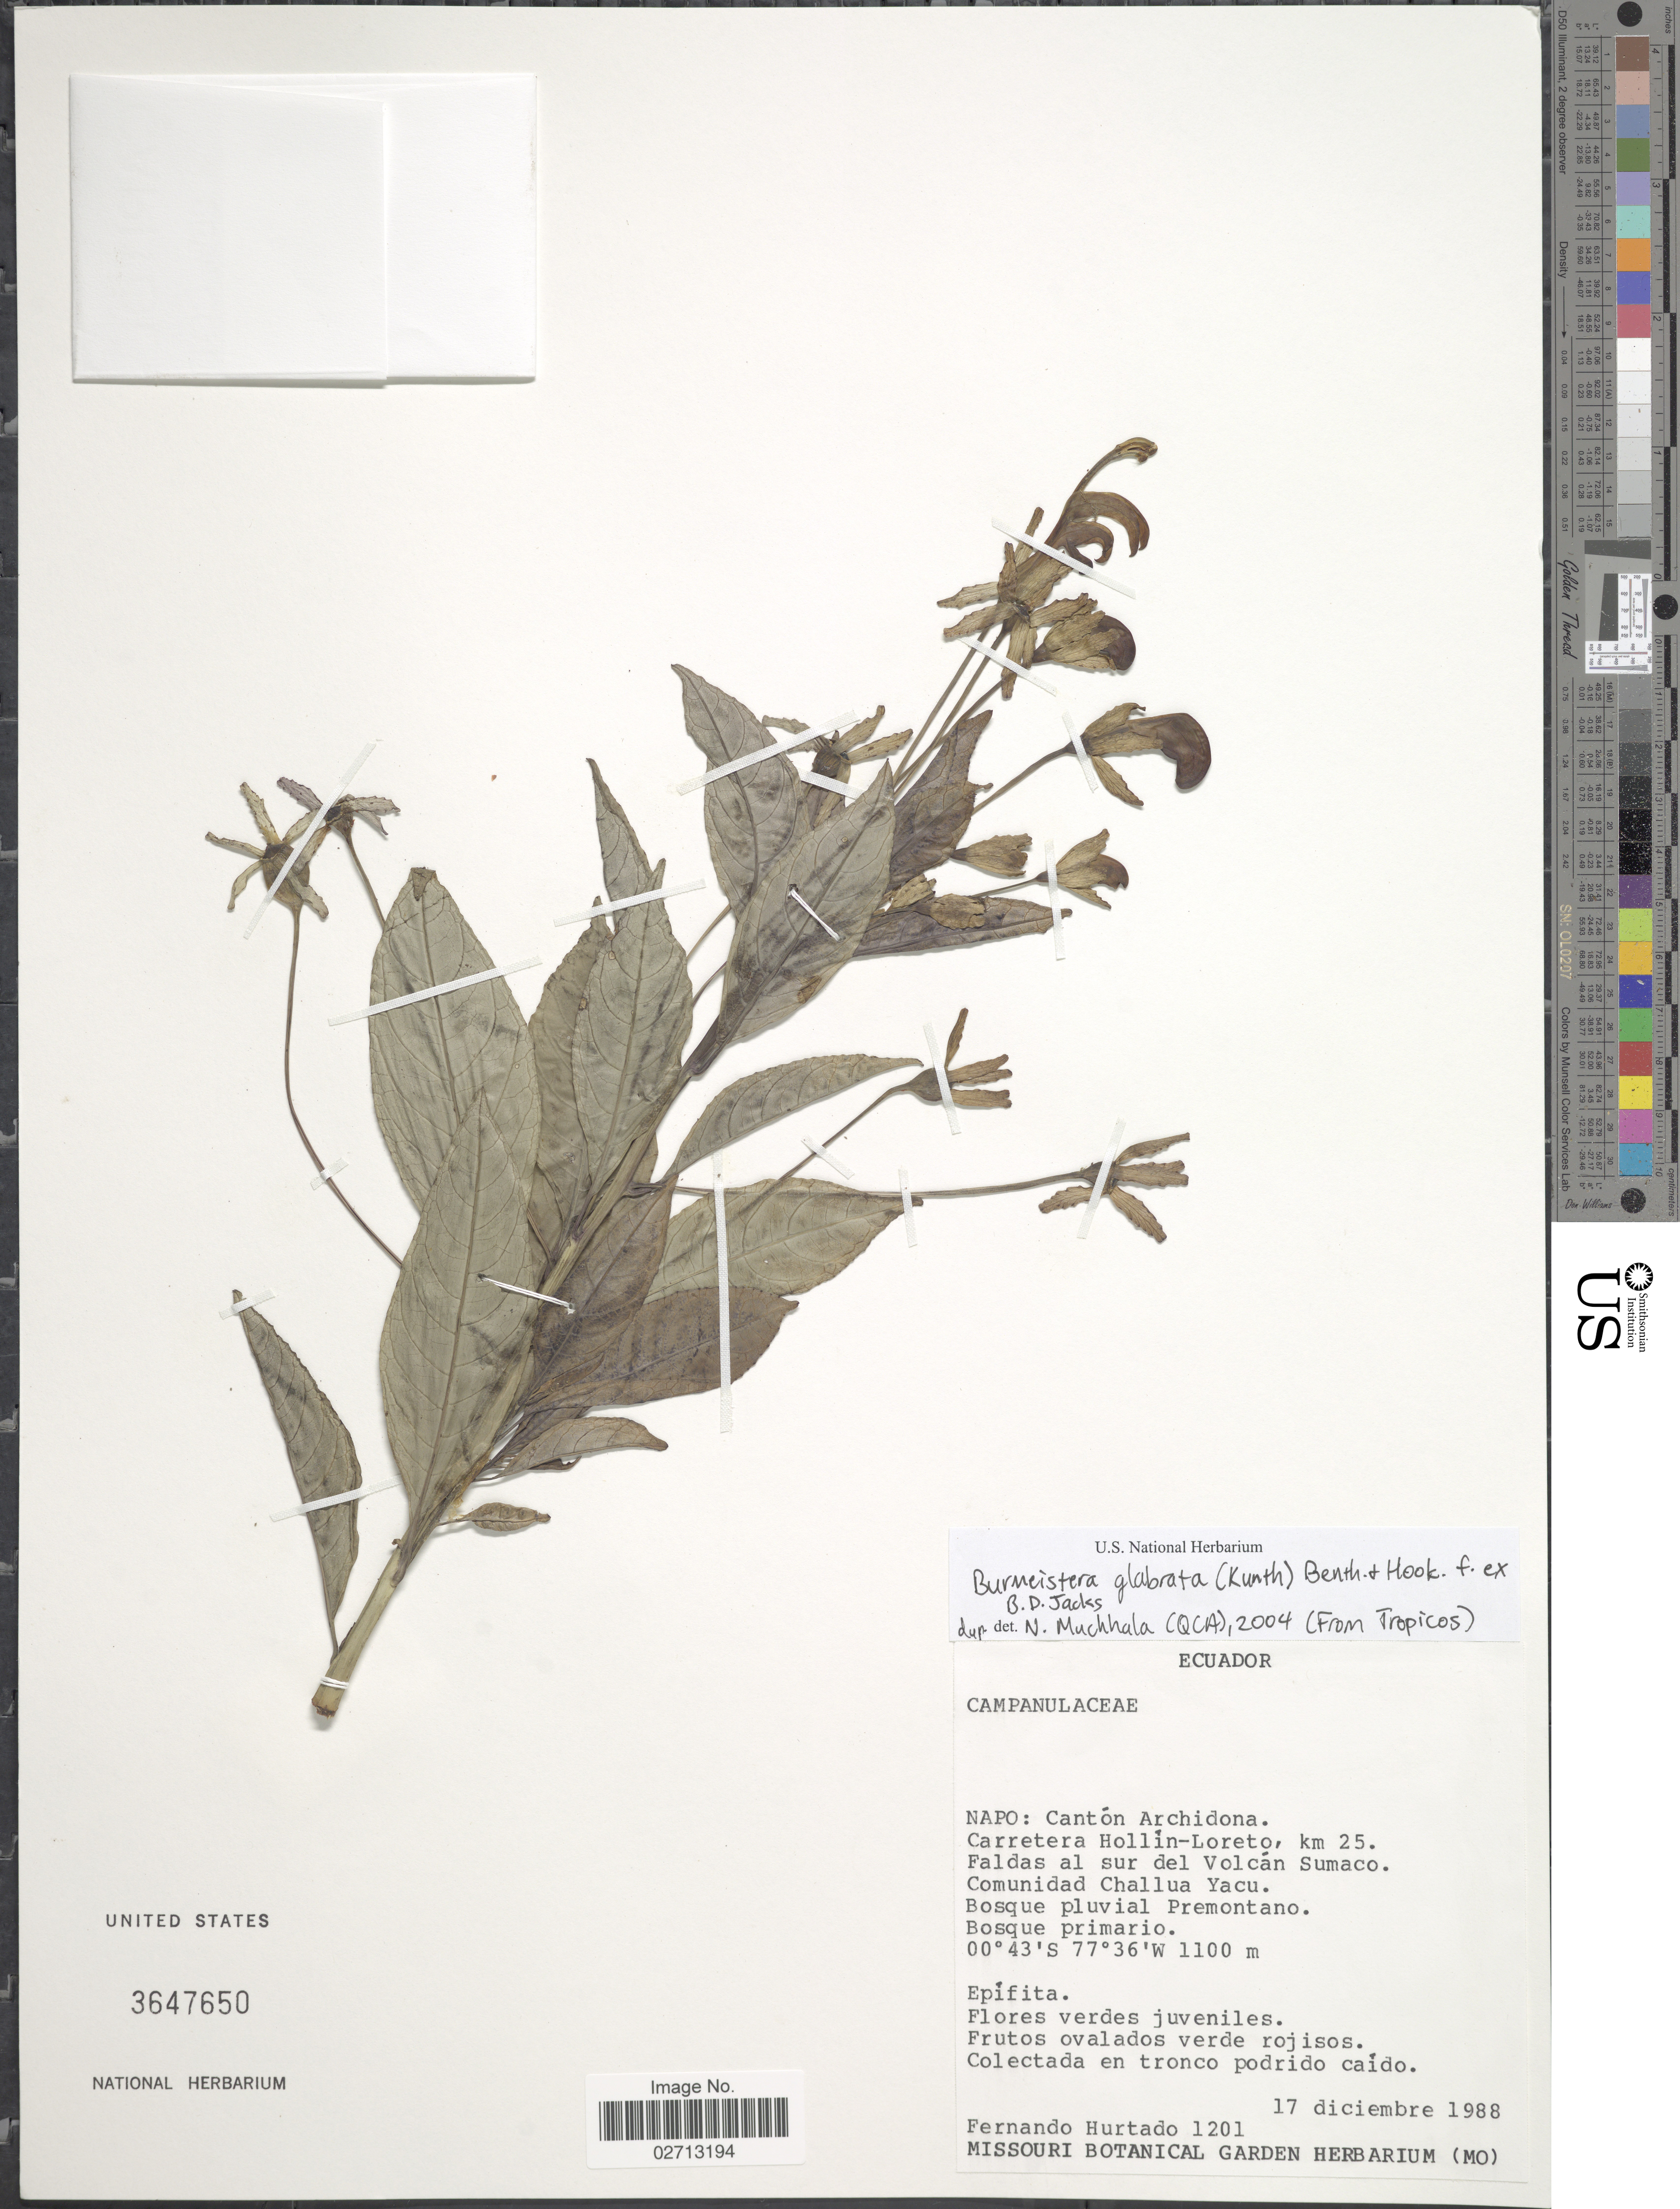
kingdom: Plantae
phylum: Tracheophyta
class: Magnoliopsida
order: Asterales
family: Campanulaceae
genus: Burmeistera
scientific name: Burmeistera glabrata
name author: (Kunth) Hook. f. ex B.D. Jacks.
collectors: F. Hurtado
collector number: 1201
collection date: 1988-12-17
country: Ecuador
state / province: Napo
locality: Cantón Archidona. Carretera Hollín-Loreto, km 25. Faldas al sur del Volcán Sumaco. Comunidad Challua Yacu.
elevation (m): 1100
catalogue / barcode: US 3647650